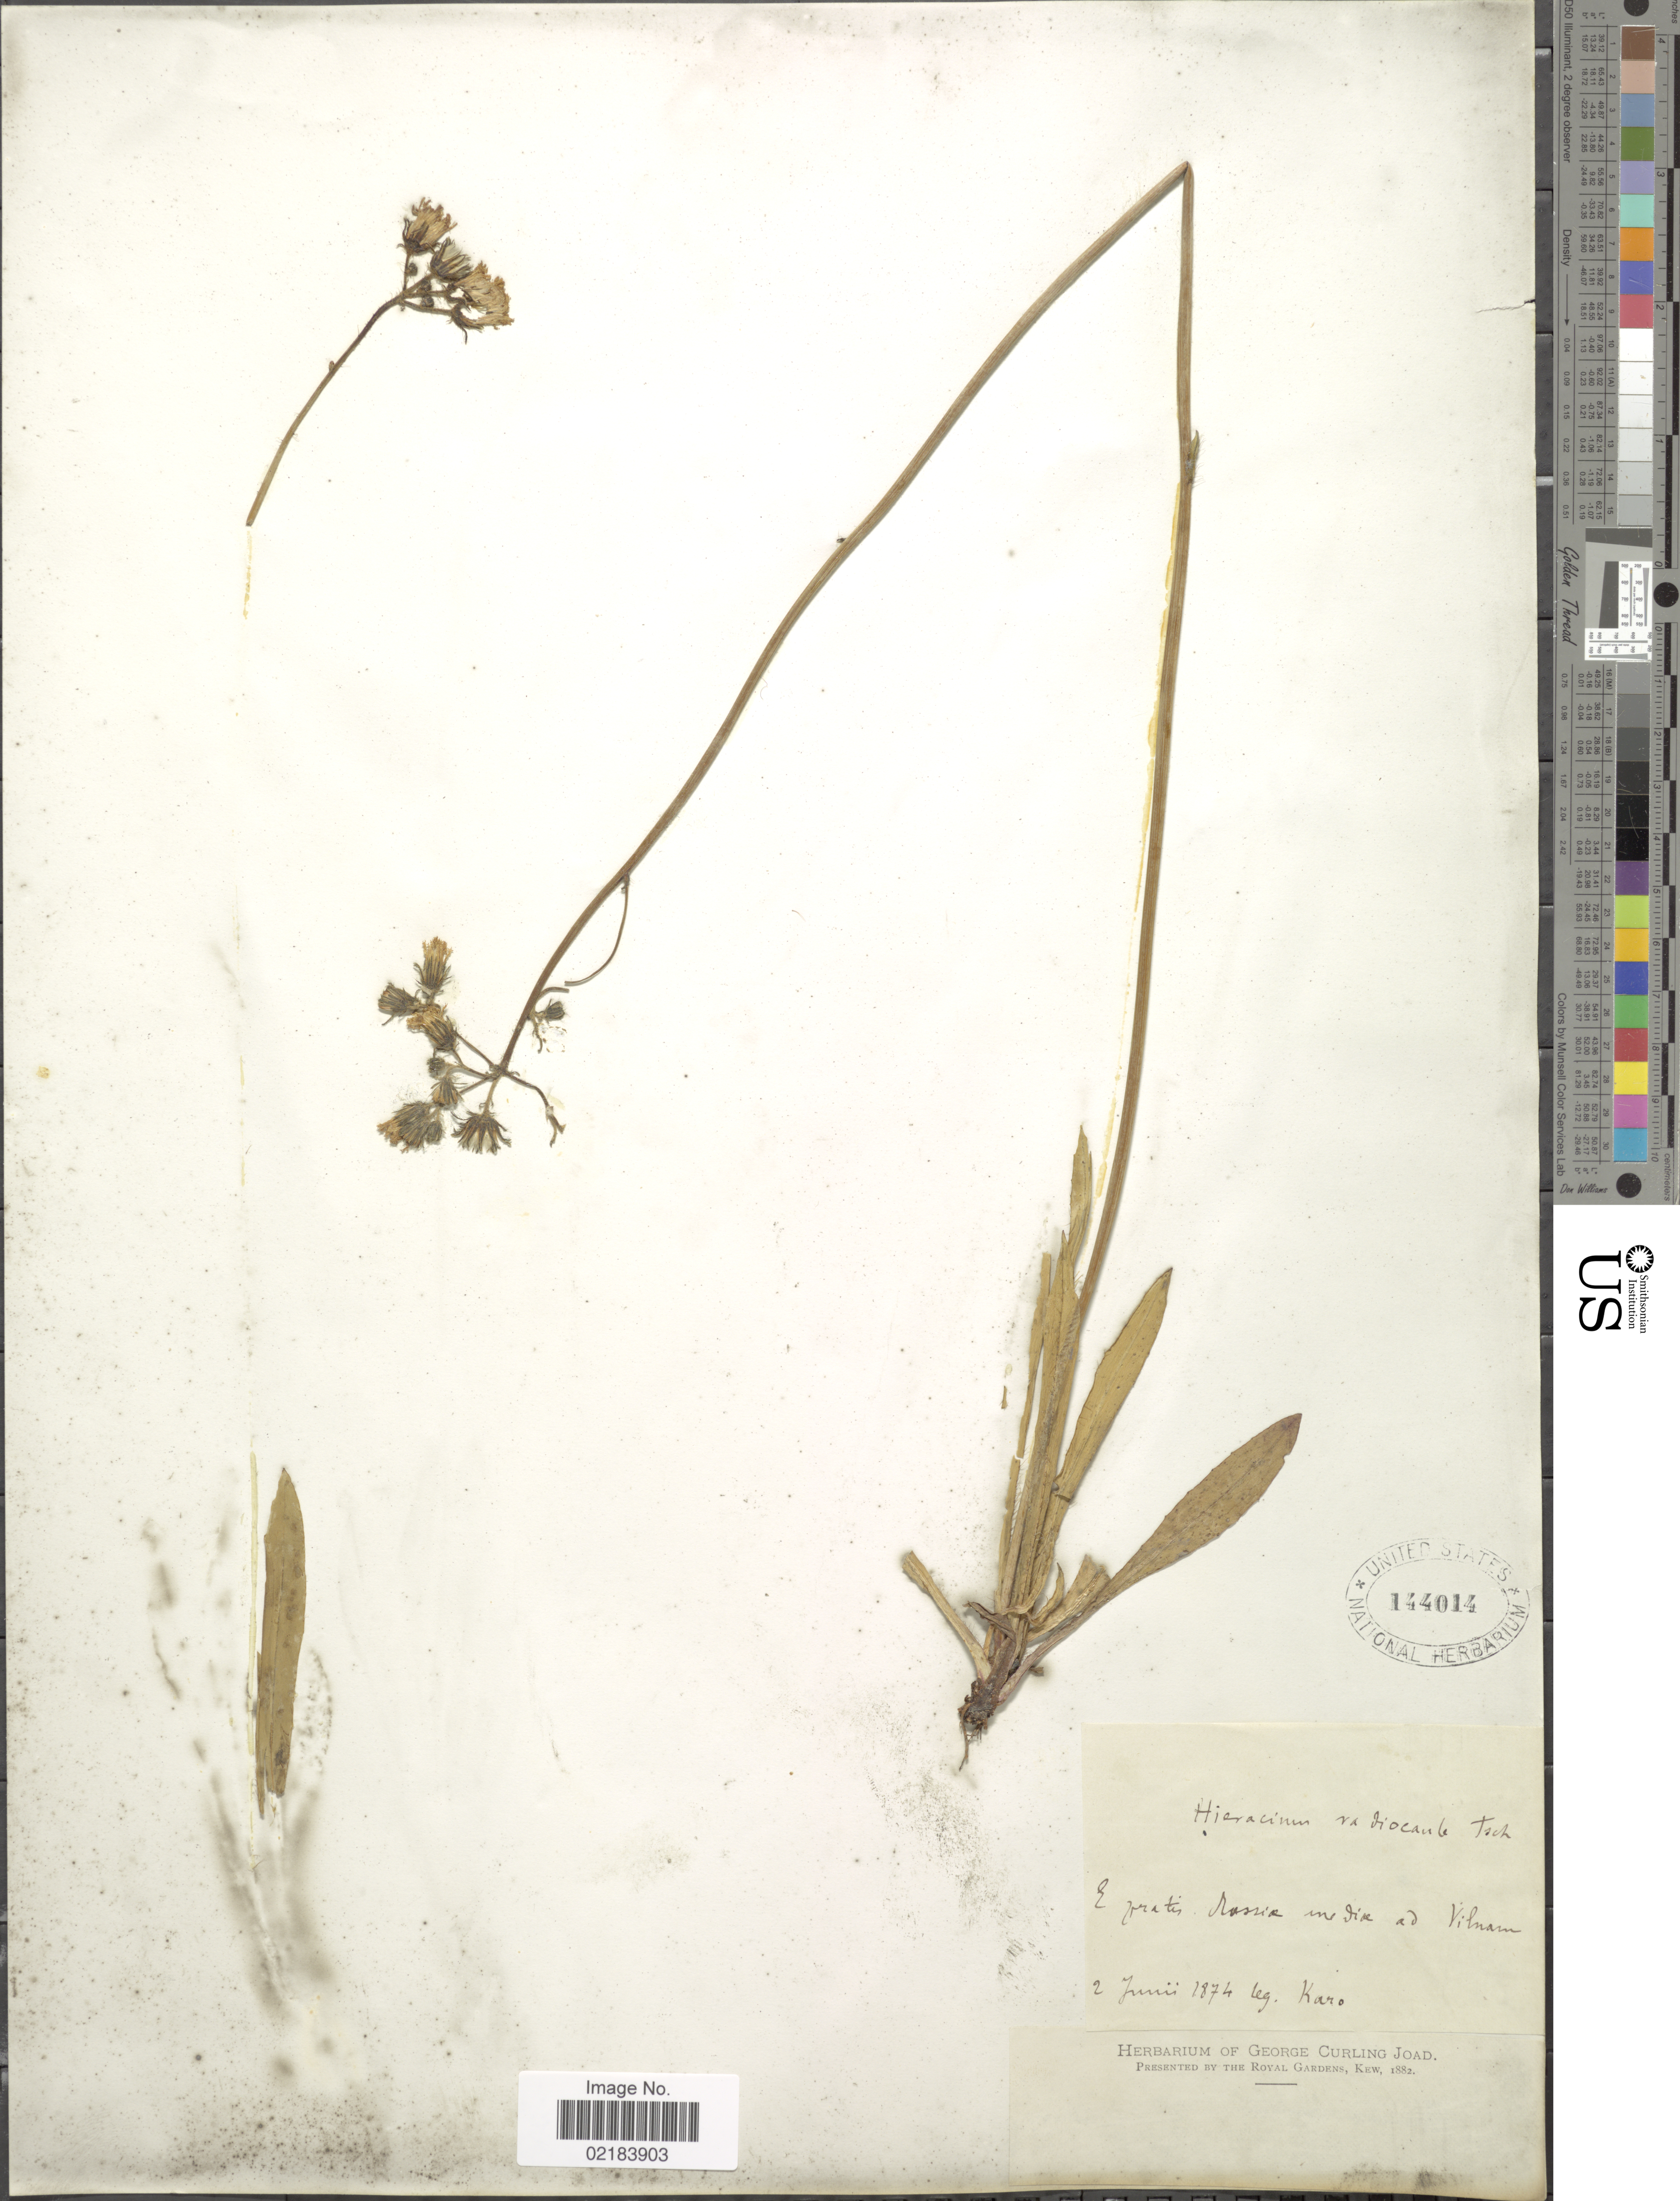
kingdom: Plantae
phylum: Tracheophyta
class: Magnoliopsida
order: Asterales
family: Asteraceae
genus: Pilosella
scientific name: Pilosella piloselloides subsp. bauhini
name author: (Schult.) S. Bräut. & Greuter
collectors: Karo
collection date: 1874-06-02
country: Russian Federation/Lithuania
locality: E pratis Rossia undire ad Vilnam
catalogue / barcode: US 144014